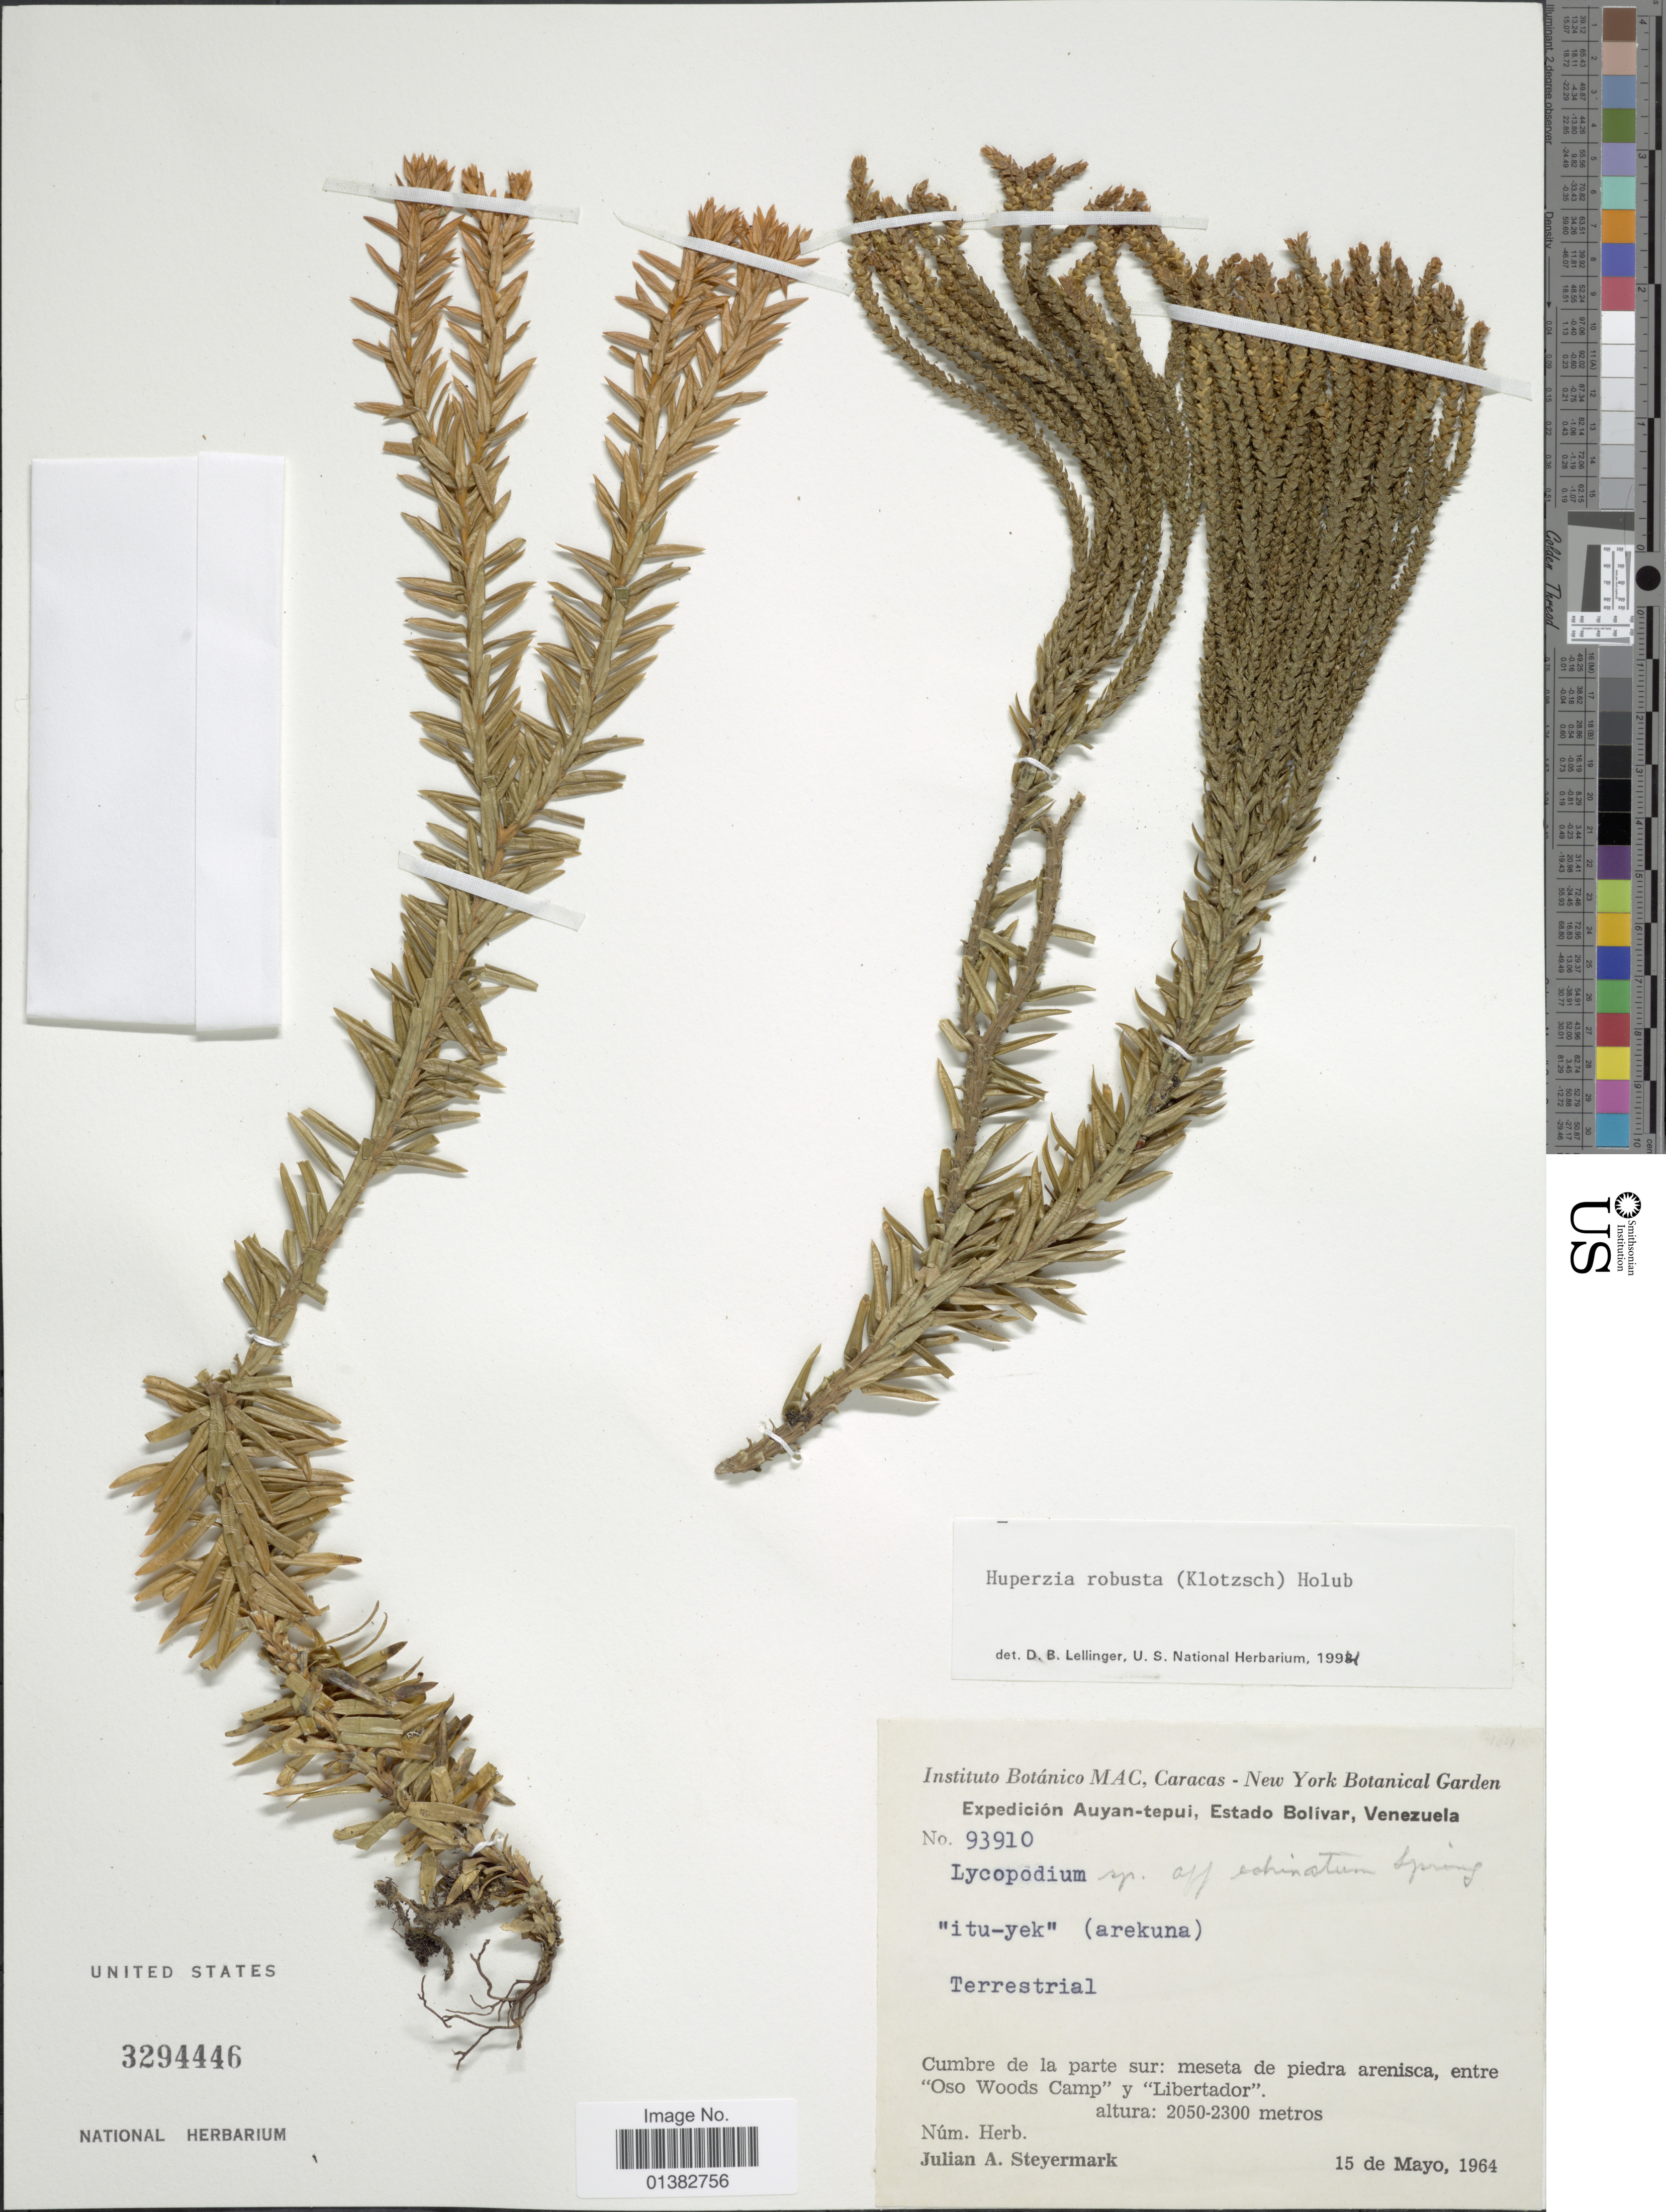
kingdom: Plantae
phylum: Tracheophyta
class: Lycopodiopsida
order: Lycopodiales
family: Lycopodiaceae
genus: Phlegmariurus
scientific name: Phlegmariurus robustus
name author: (Klotzsch) B. Øllg.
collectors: J. Steyermark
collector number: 93910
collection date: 1964-05-15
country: Venezuela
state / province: Bolivar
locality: Cumbre de la parte sur: meseta de piedra arenisca, entre "Oso Woods Camp" y "Libertador"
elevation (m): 2050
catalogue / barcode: US 3294446